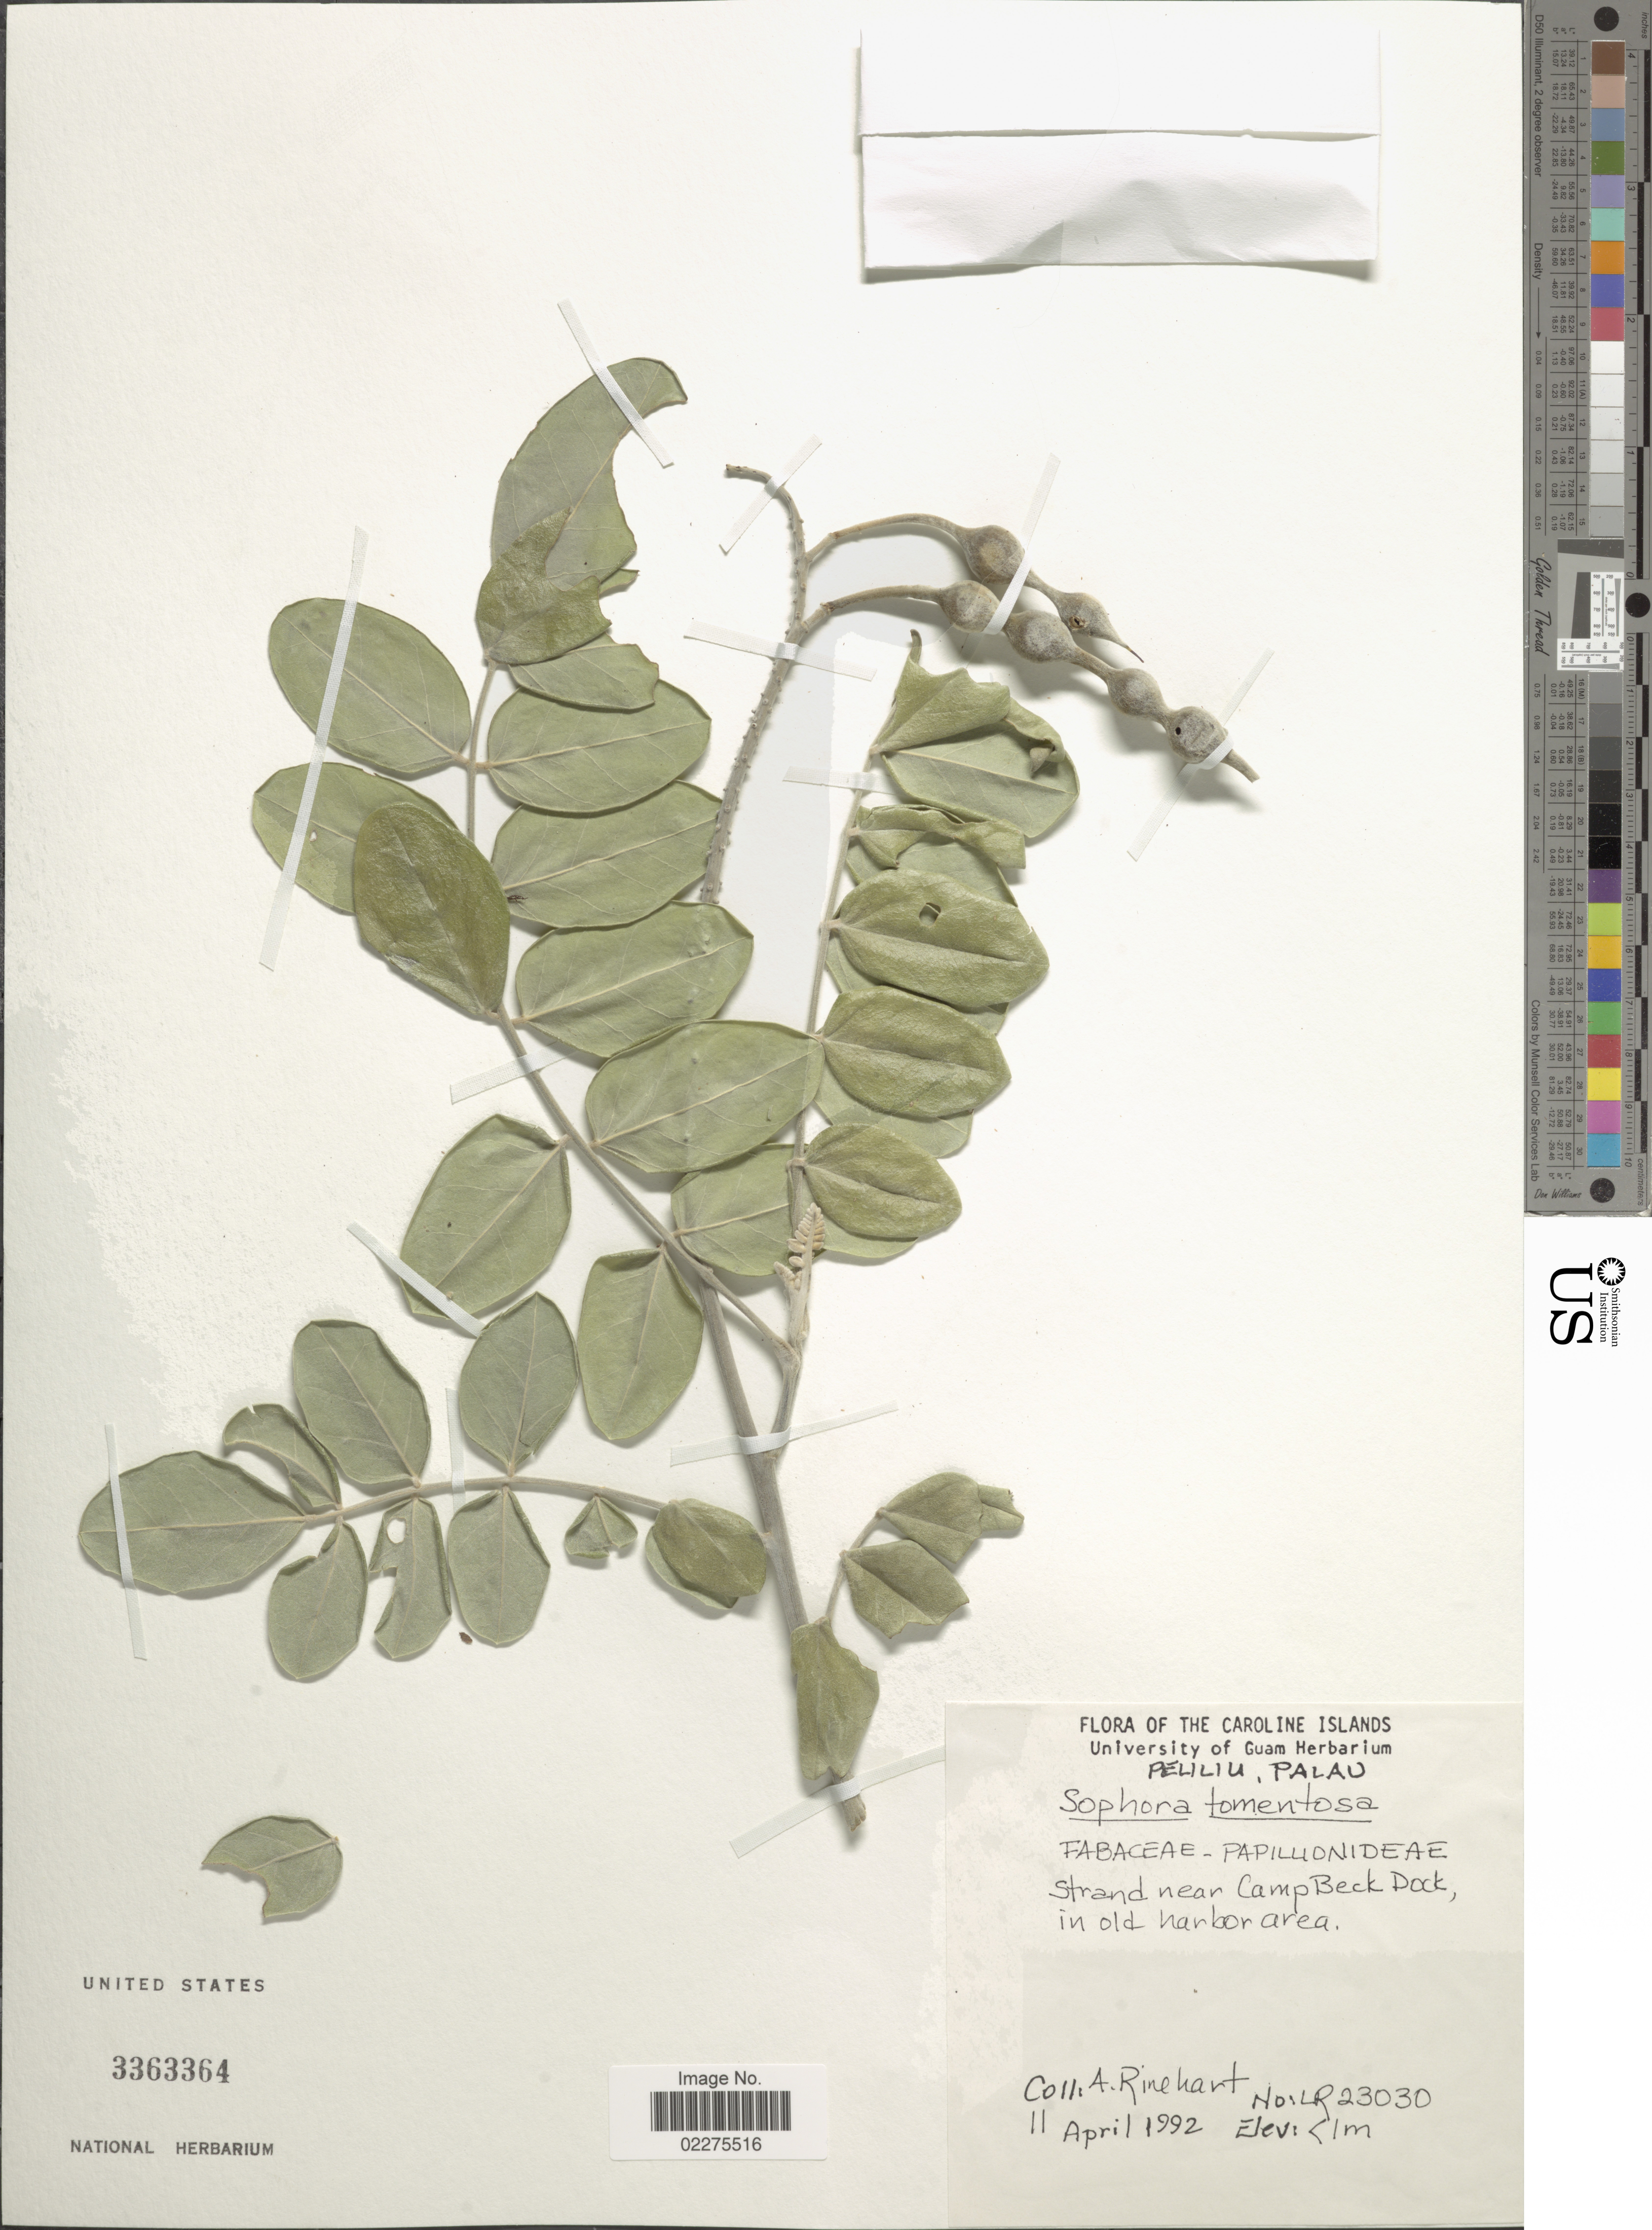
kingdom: Plantae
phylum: Tracheophyta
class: Magnoliopsida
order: Fabales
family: Fabaceae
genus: Sophora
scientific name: Sophora tomentosa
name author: L.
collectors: A. Rinehart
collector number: LR23030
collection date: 1992-04-11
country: Palau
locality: Caroline Islands. Peliliu, Palau. Strand near CampBeck Dock, in old harbor area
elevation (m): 1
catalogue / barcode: US 3363364